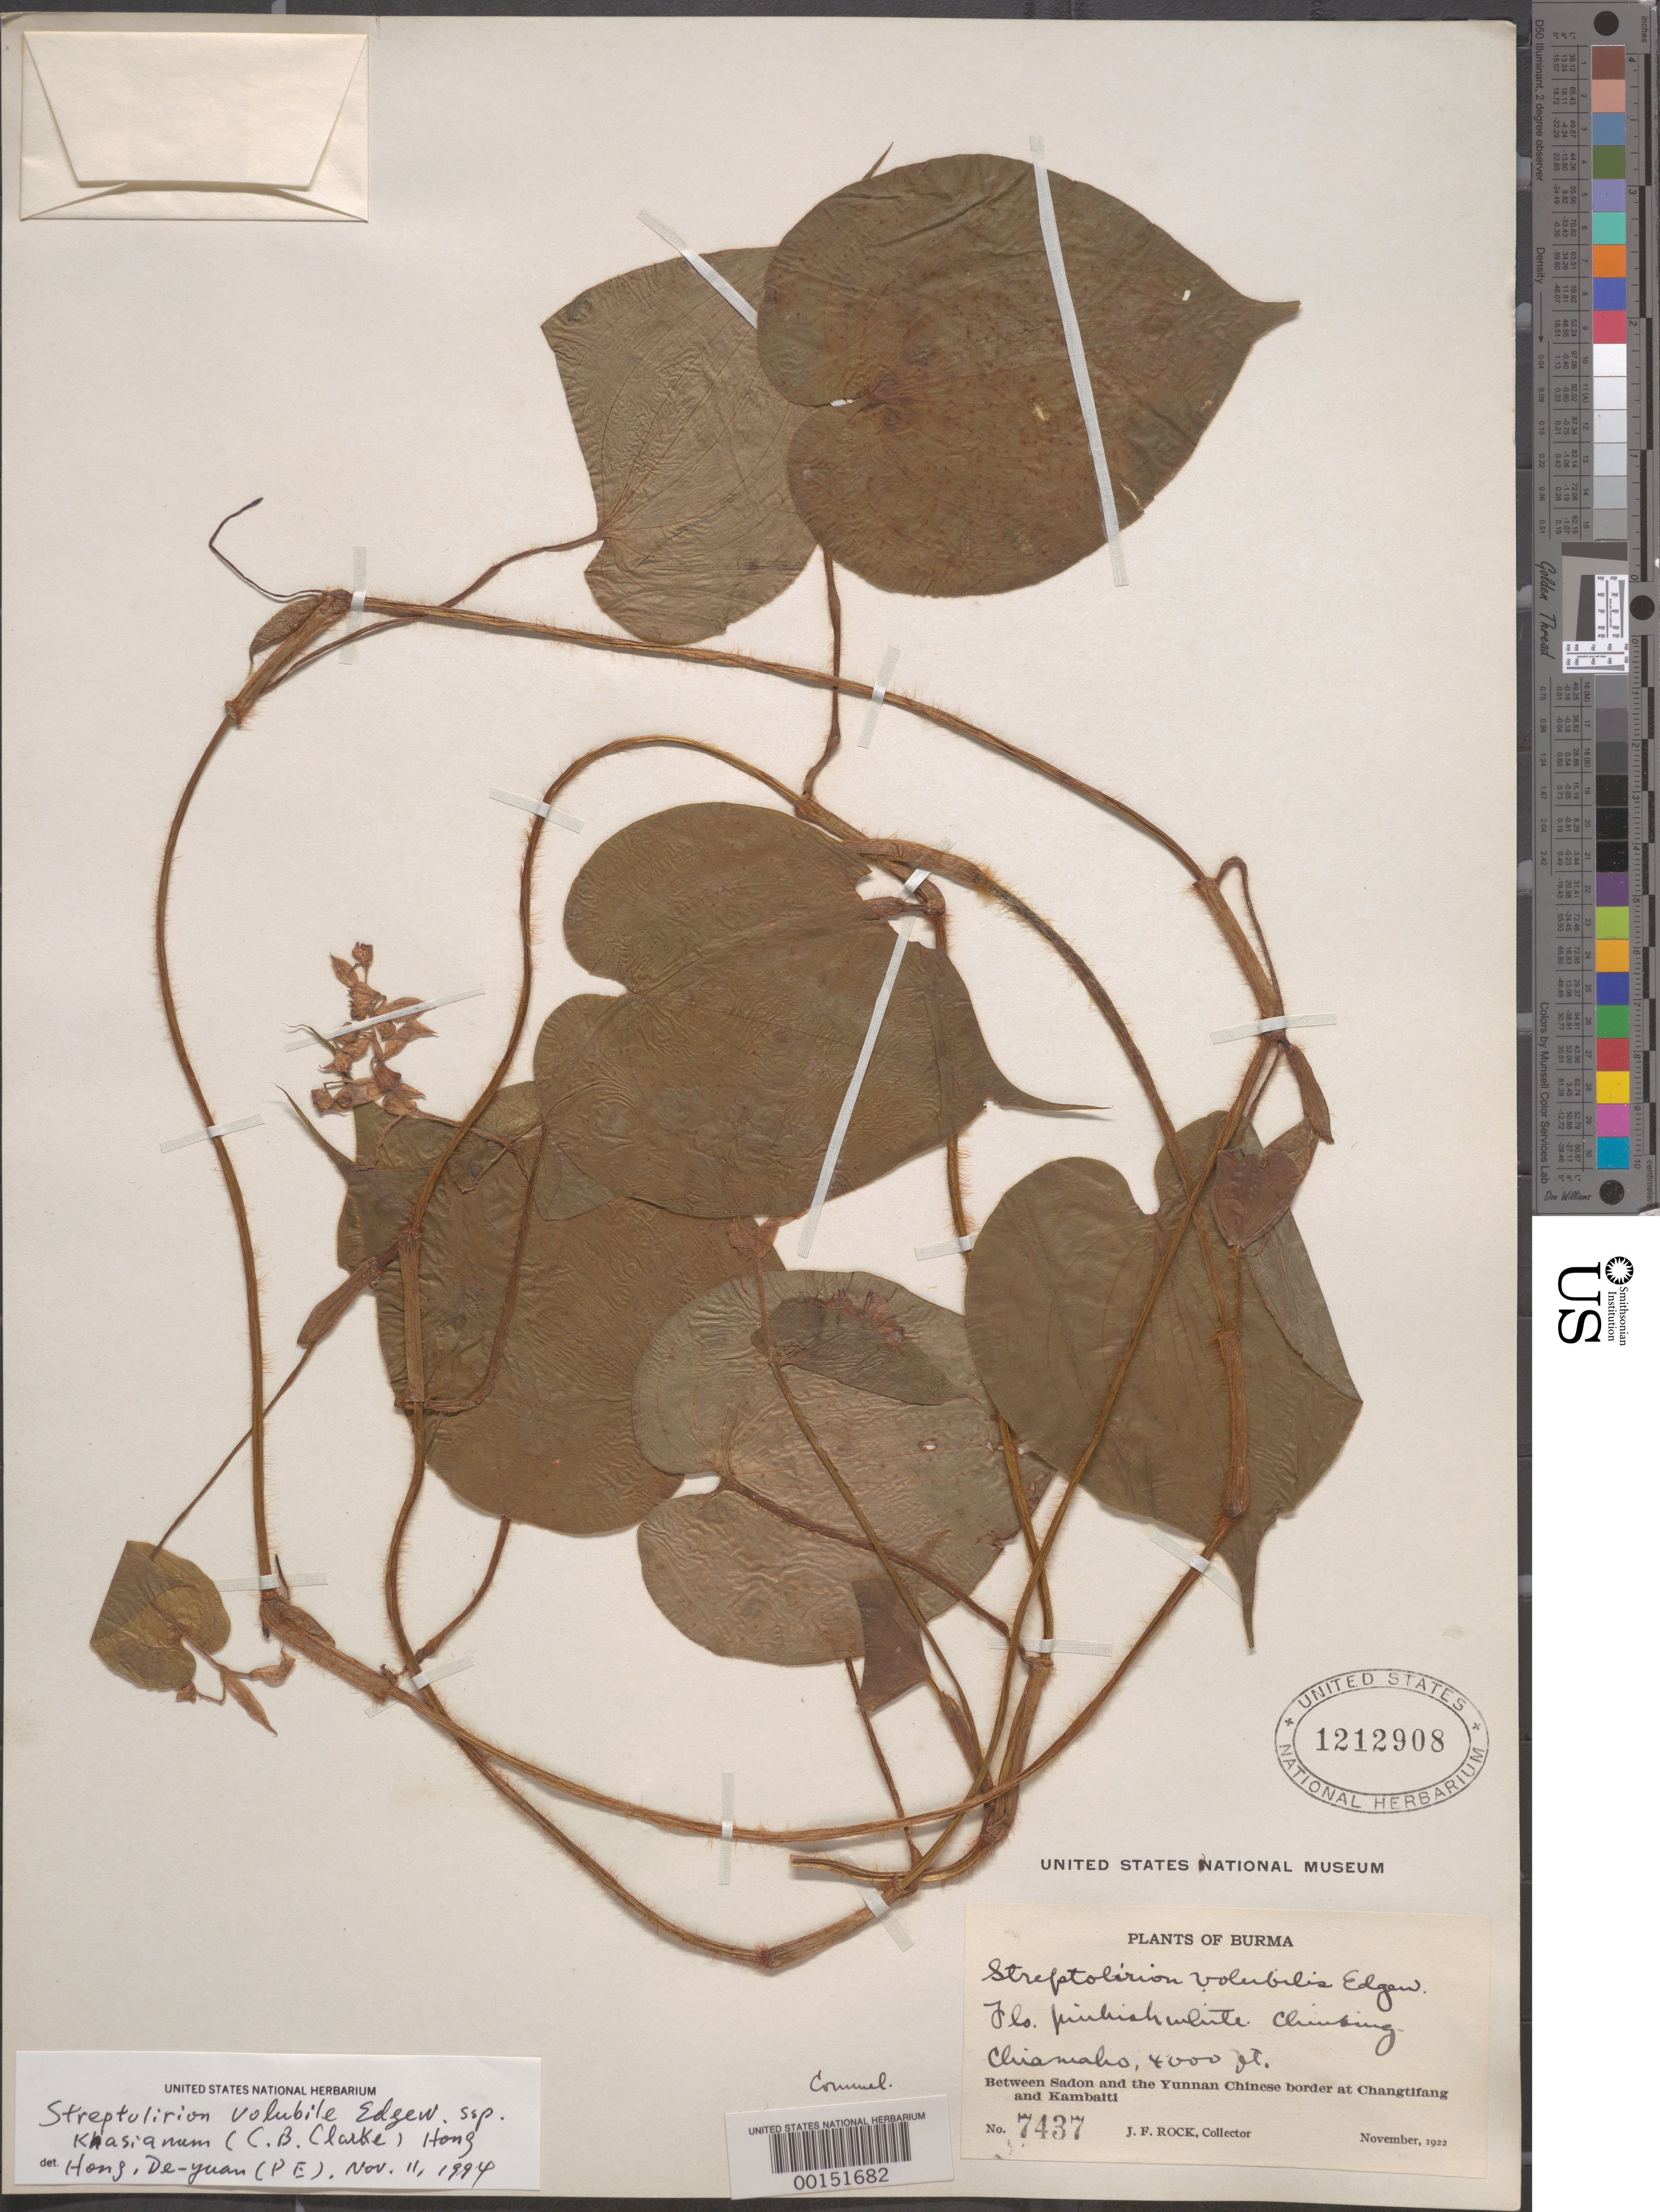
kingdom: Plantae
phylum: Tracheophyta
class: Liliopsida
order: Commelinales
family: Commelinaceae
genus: Streptolirion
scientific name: Streptolirion volubile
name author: Edgew.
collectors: J. F. Rock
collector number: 7437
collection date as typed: Nov 1922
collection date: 1922-11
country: Myanmar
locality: Between Sadon and Yunnan Chinese border at Changtifang and Kambaiti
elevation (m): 1220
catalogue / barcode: US 1212908